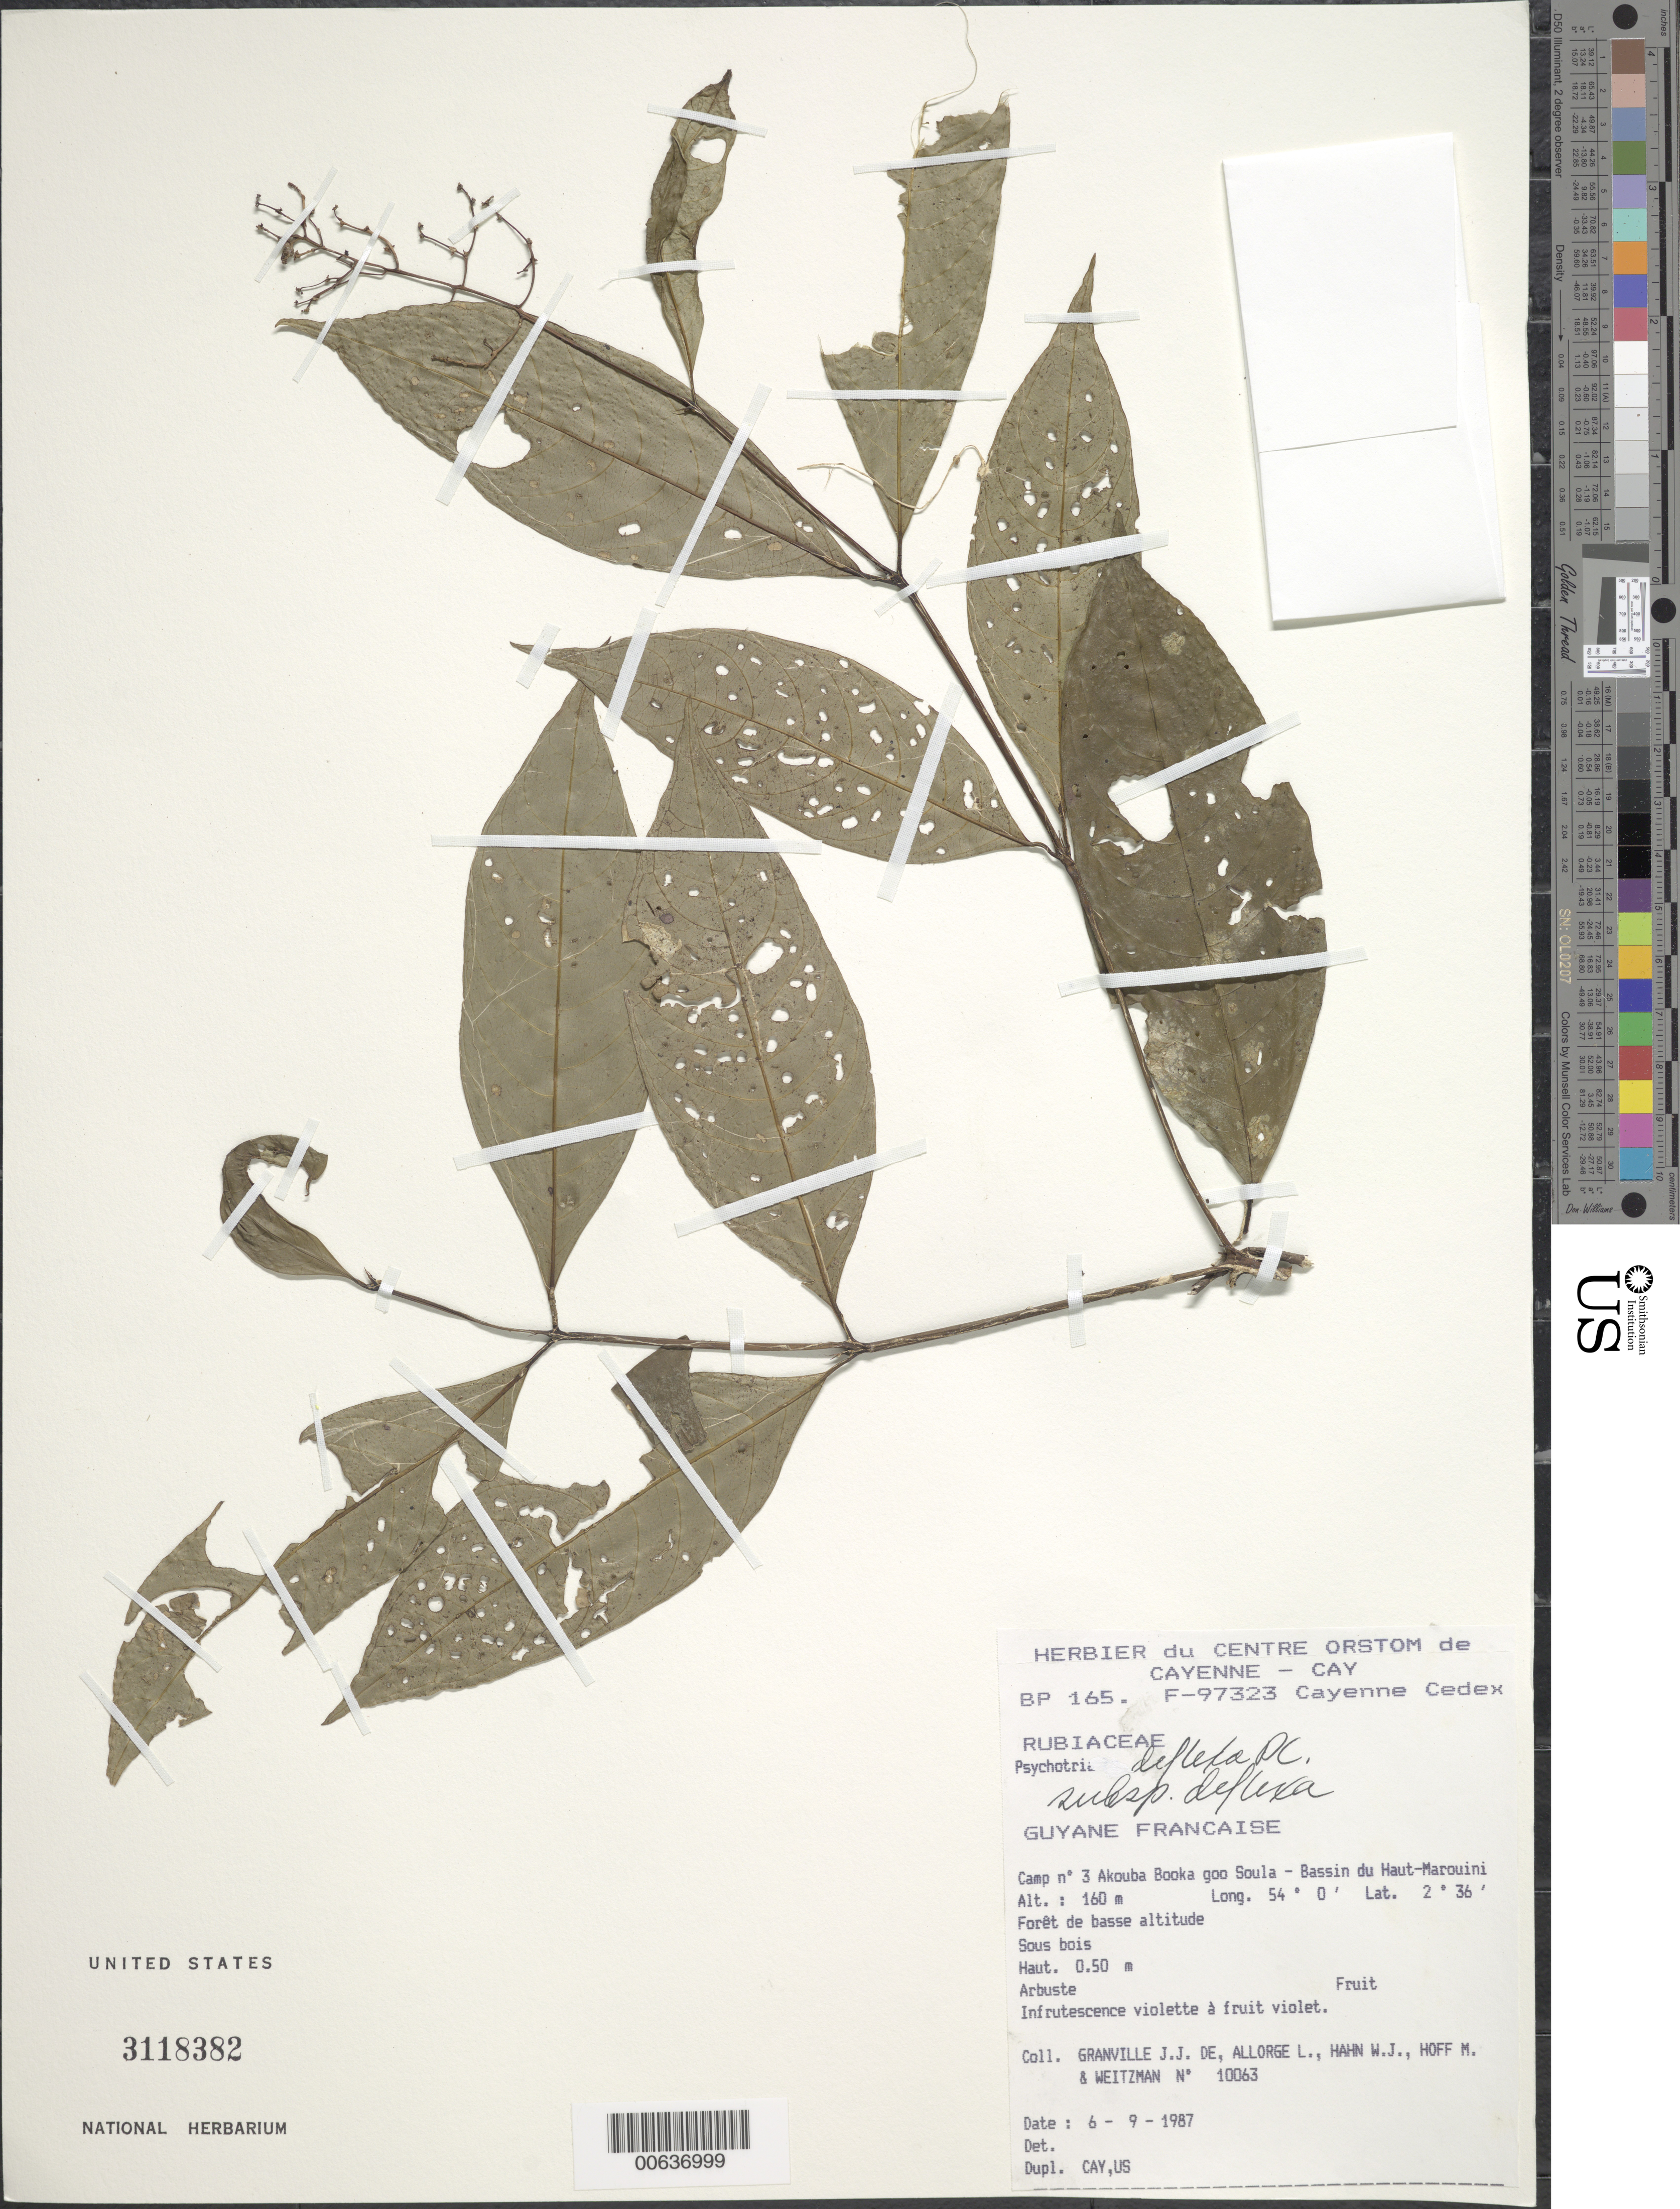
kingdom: Plantae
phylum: Tracheophyta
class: Magnoliopsida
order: Gentianales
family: Rubiaceae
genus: Palicourea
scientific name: Palicourea deflexa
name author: (DC.) Borhidi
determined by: Kirkbride, J. H., Jr.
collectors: J.-J. de Granville, L. Allorge, W. J. Hahn, M. Hoff & A. L. Weitzman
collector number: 10063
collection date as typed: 6-Sep-87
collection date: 1987-09-06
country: French Guiana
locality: Akouba Booka goo Soula, Camp #3, Bassin du Haut Marouini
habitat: Foret de basse altitude, sous bois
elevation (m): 160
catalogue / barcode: US 3118382